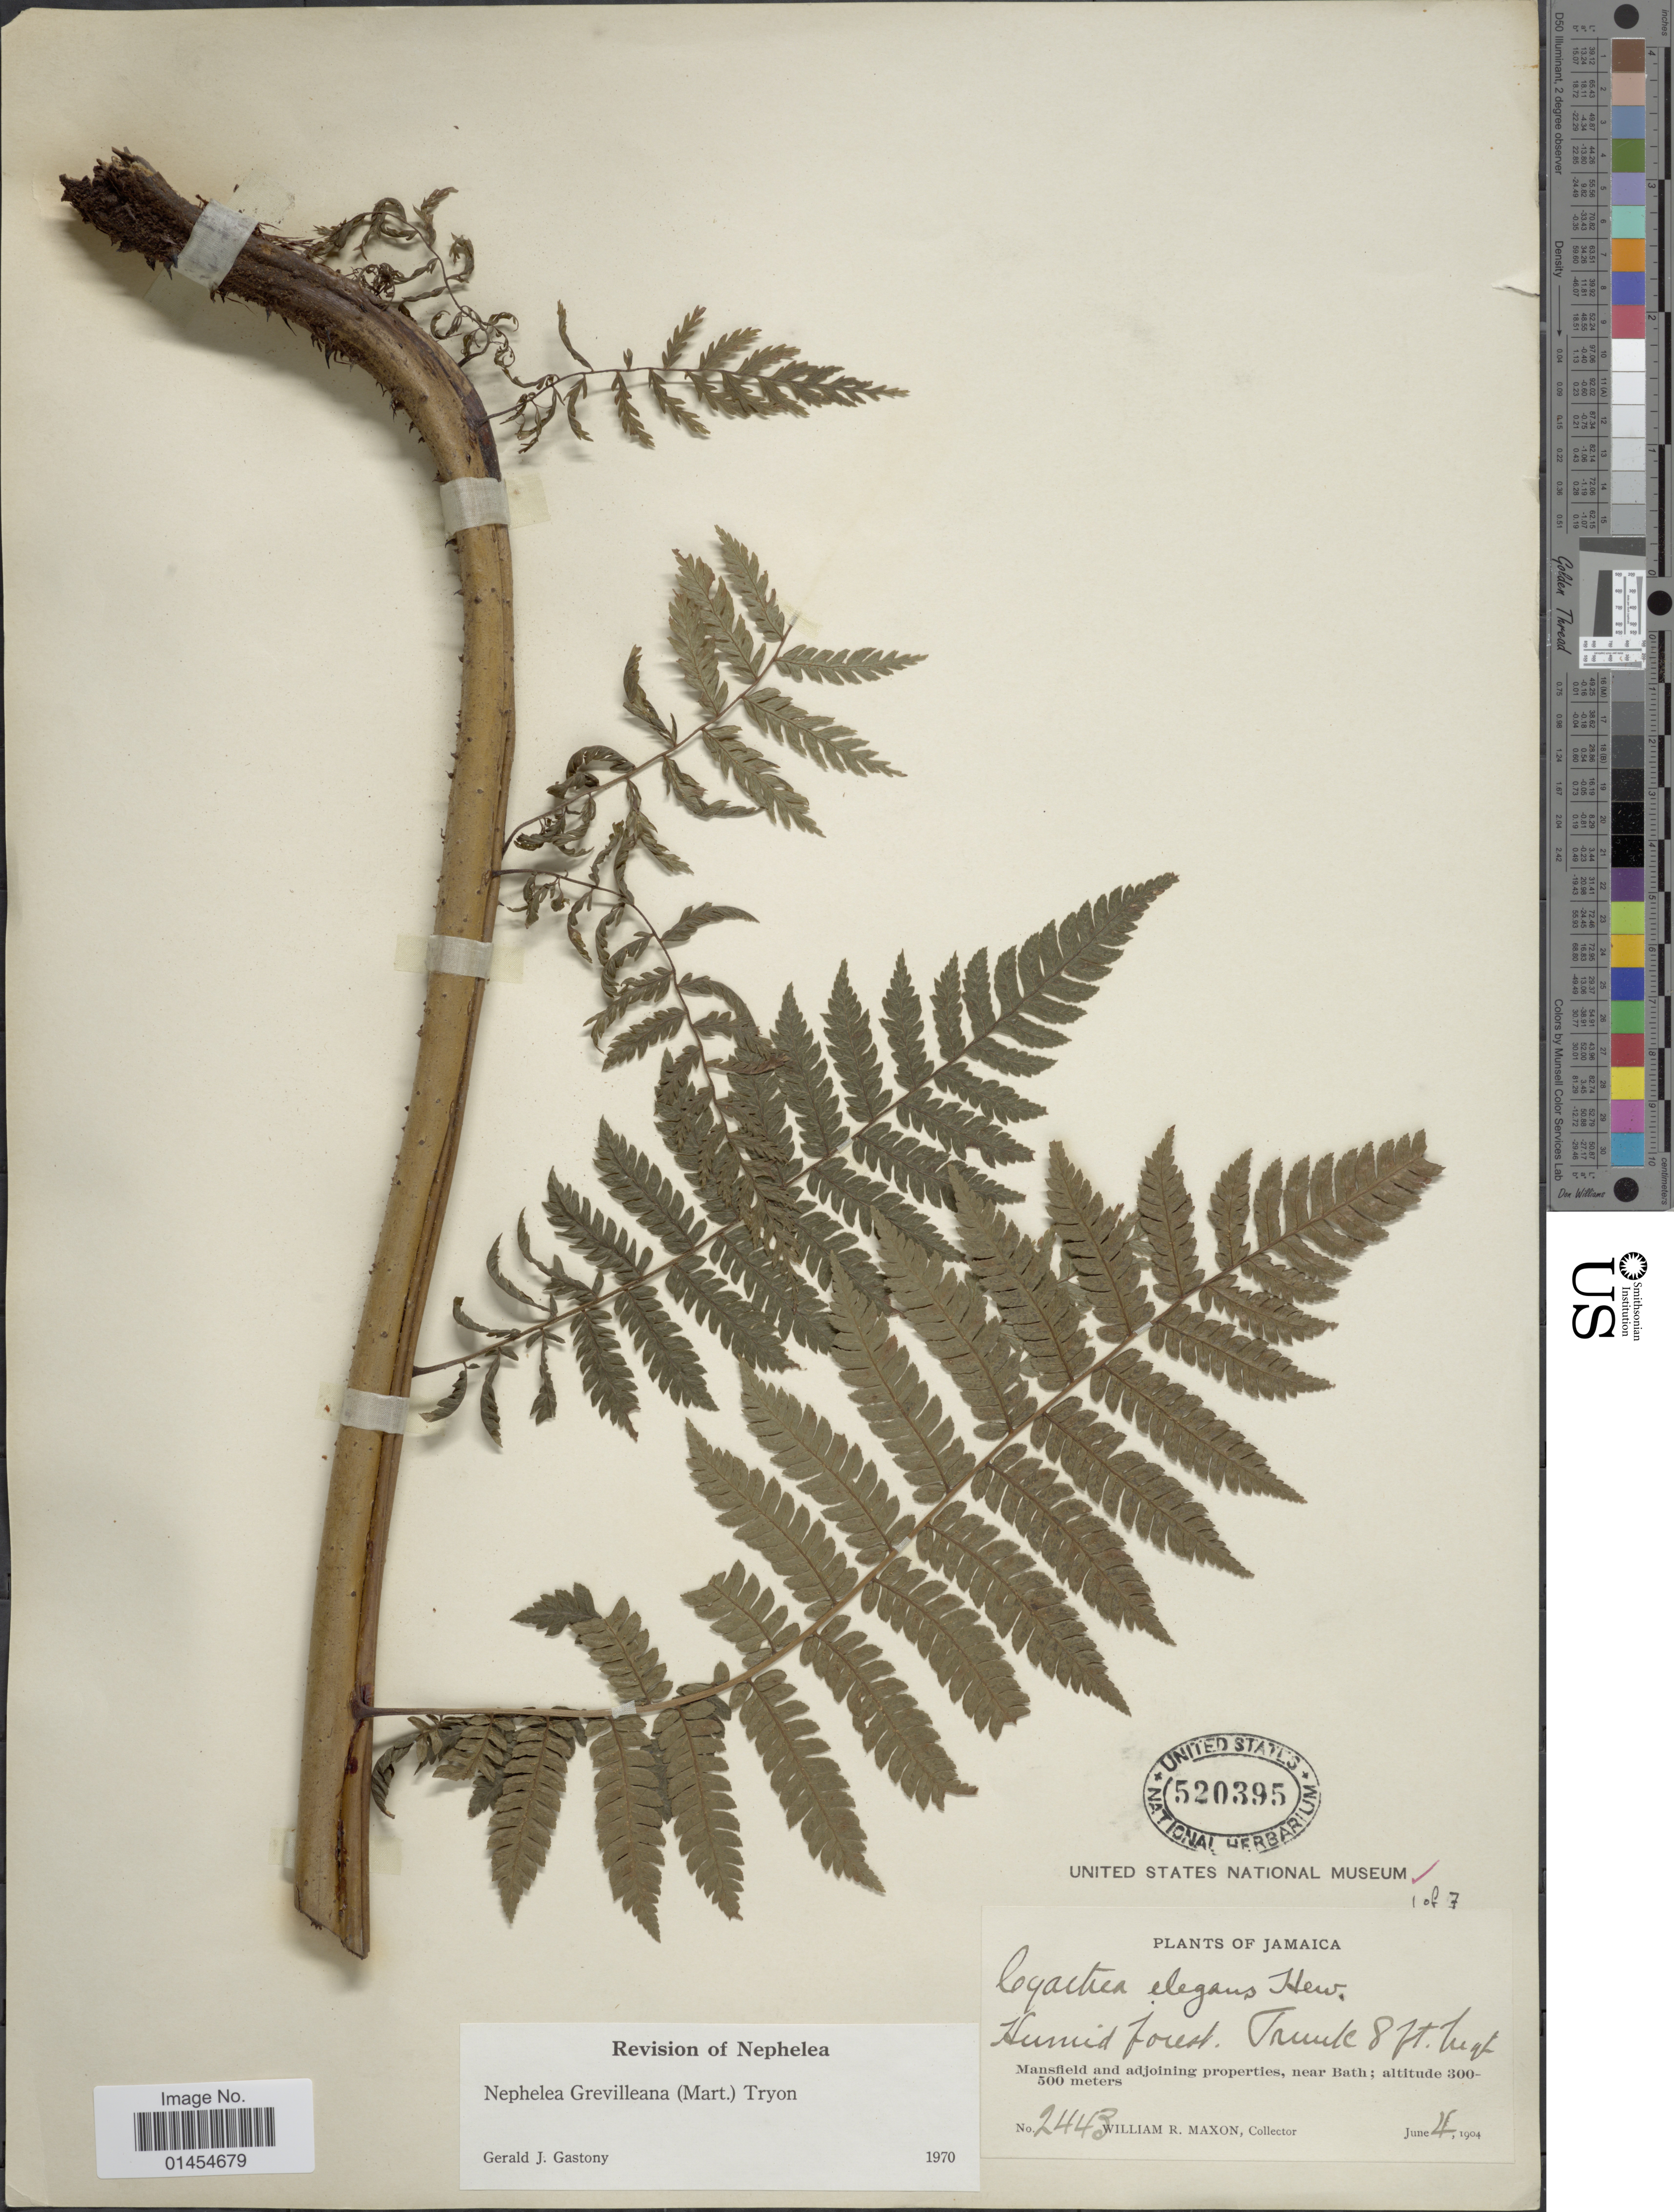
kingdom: Plantae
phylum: Tracheophyta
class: Polypodiopsida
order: Cyatheales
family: Cyatheaceae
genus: Alsophila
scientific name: Alsophila grevilleana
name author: (Mart.) D.S. Conant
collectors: W. R. Maxon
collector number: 2443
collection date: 1904-06-04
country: Jamaica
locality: Mansfield and adjoining properties, near Bath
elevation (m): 300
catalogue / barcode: US 520395